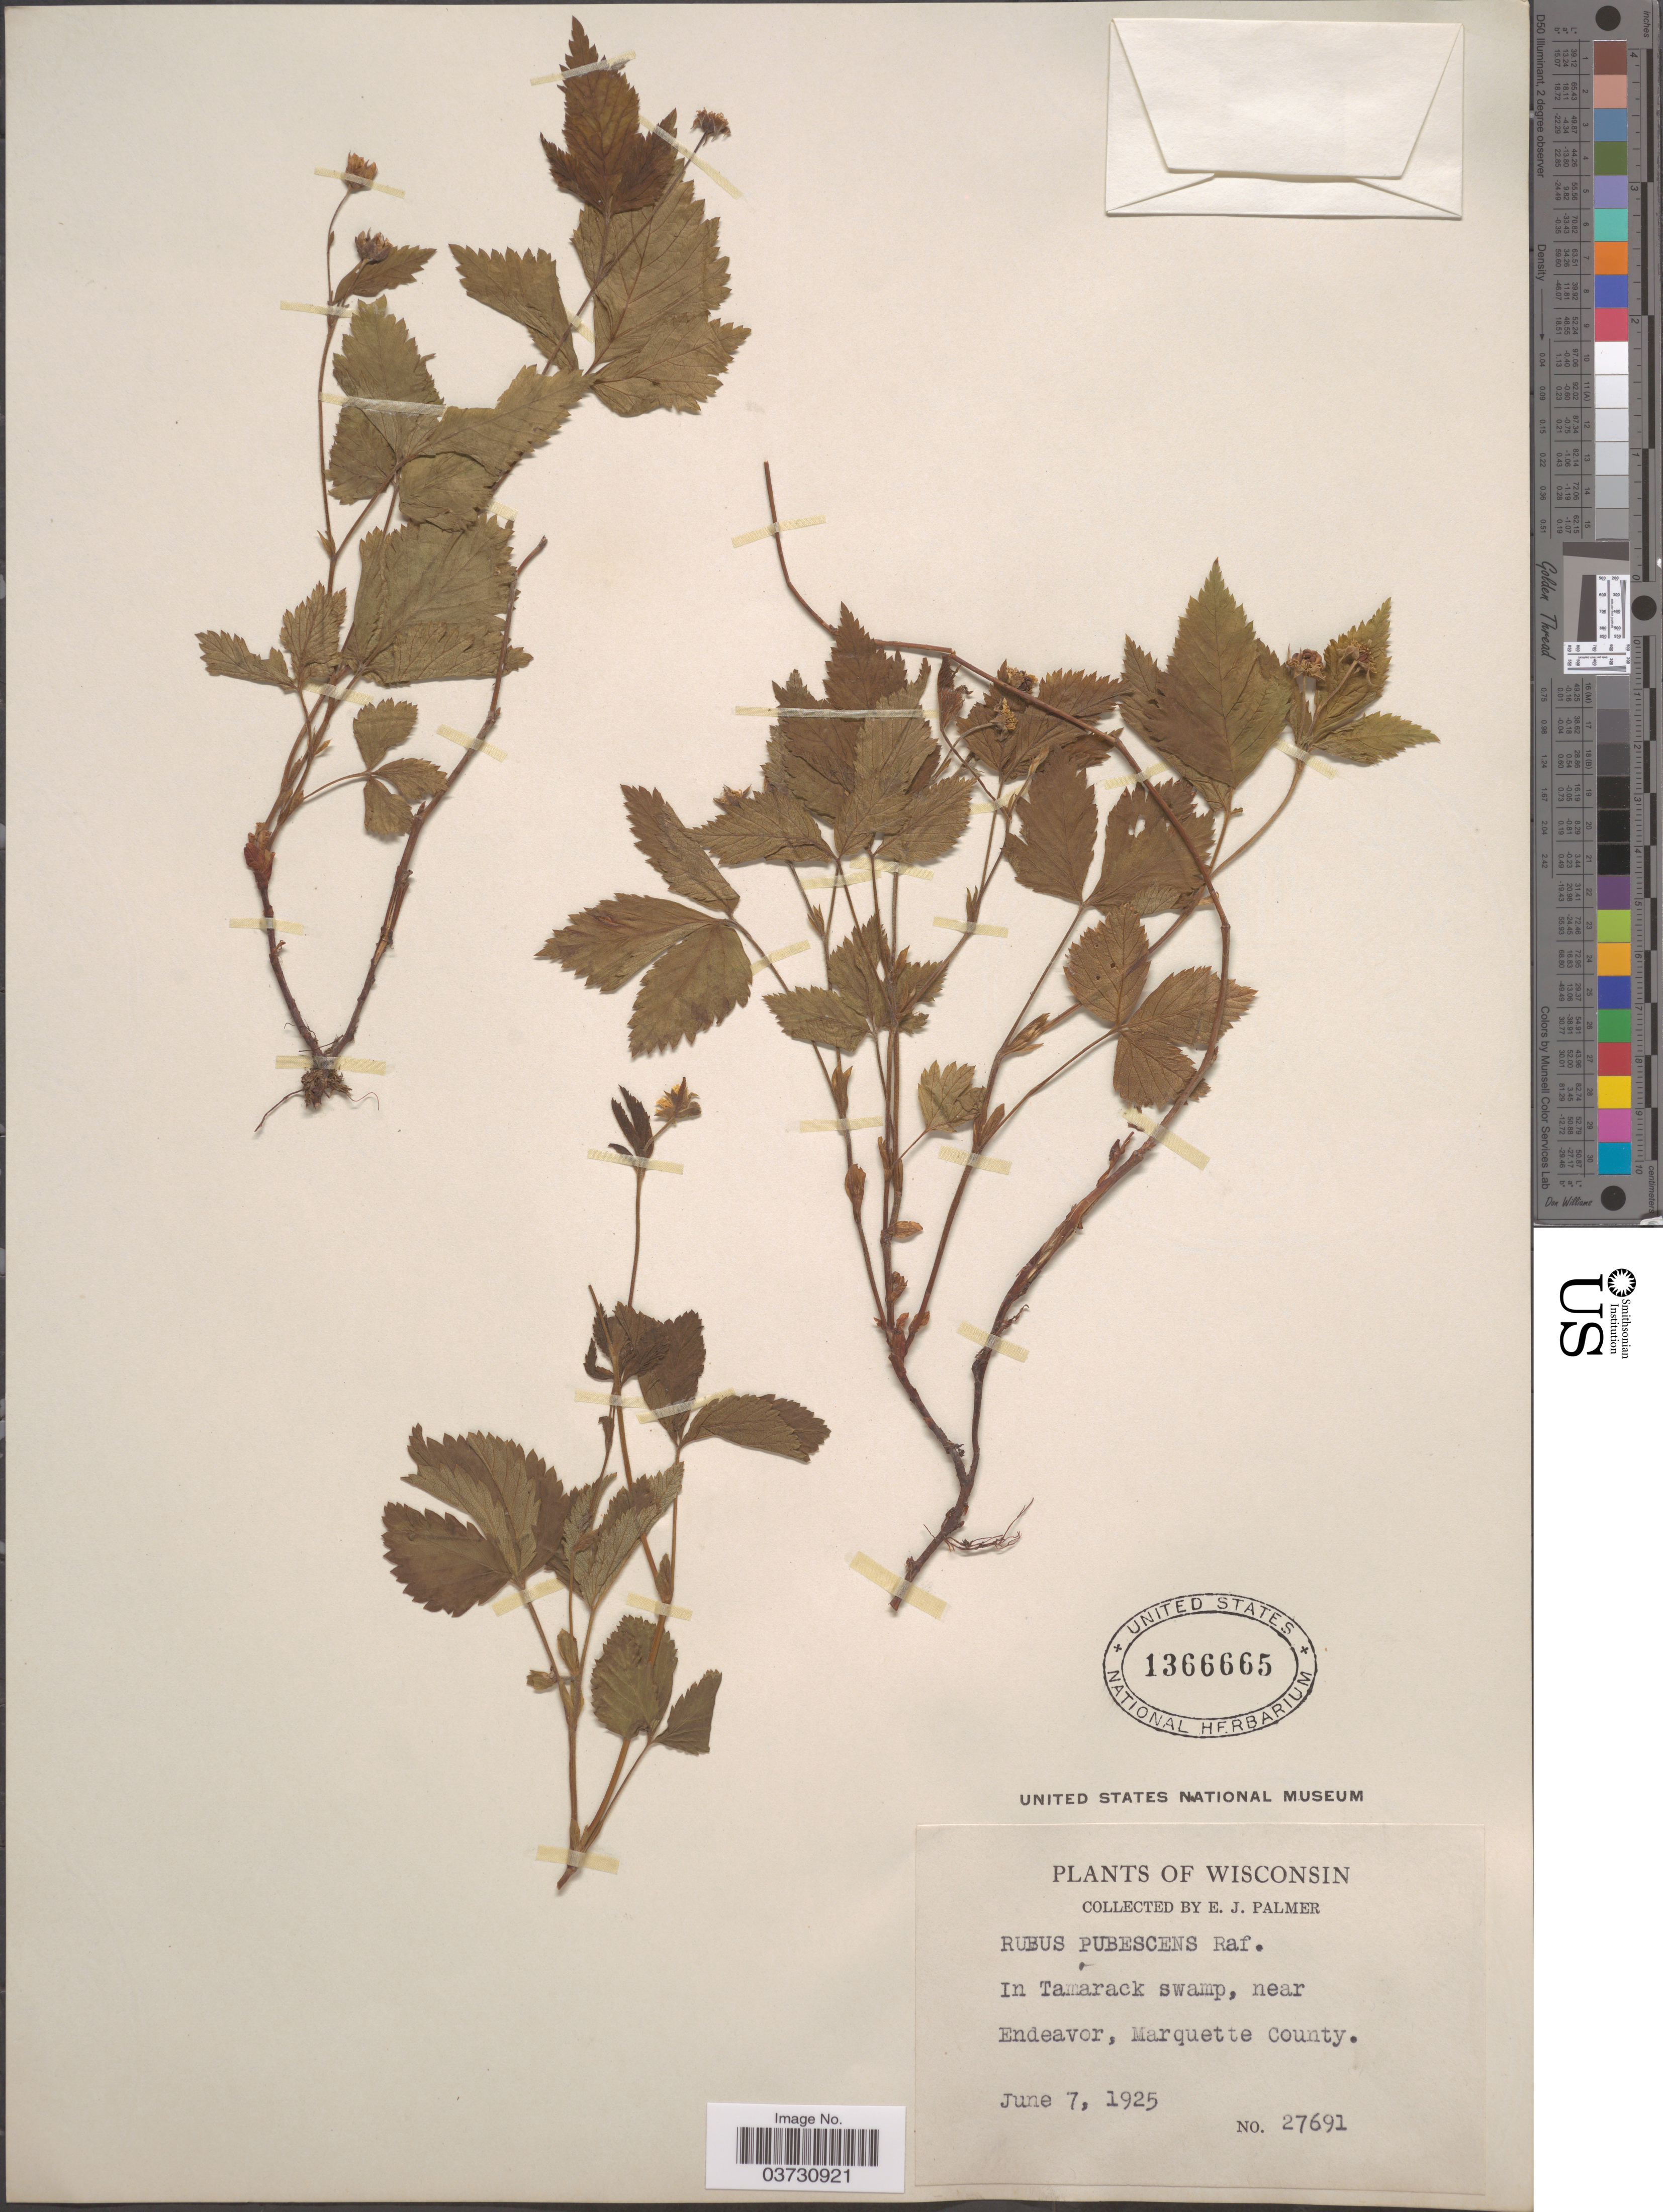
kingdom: Plantae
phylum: Tracheophyta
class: Magnoliopsida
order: Rosales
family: Rosaceae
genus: Rubus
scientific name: Rubus pubescens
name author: Raf.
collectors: E. J. Palmer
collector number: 27691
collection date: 1925-06-07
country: United States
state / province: Wisconsin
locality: In Tamarack swamp, near Endeavor, Marquette County.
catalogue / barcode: US 1366665